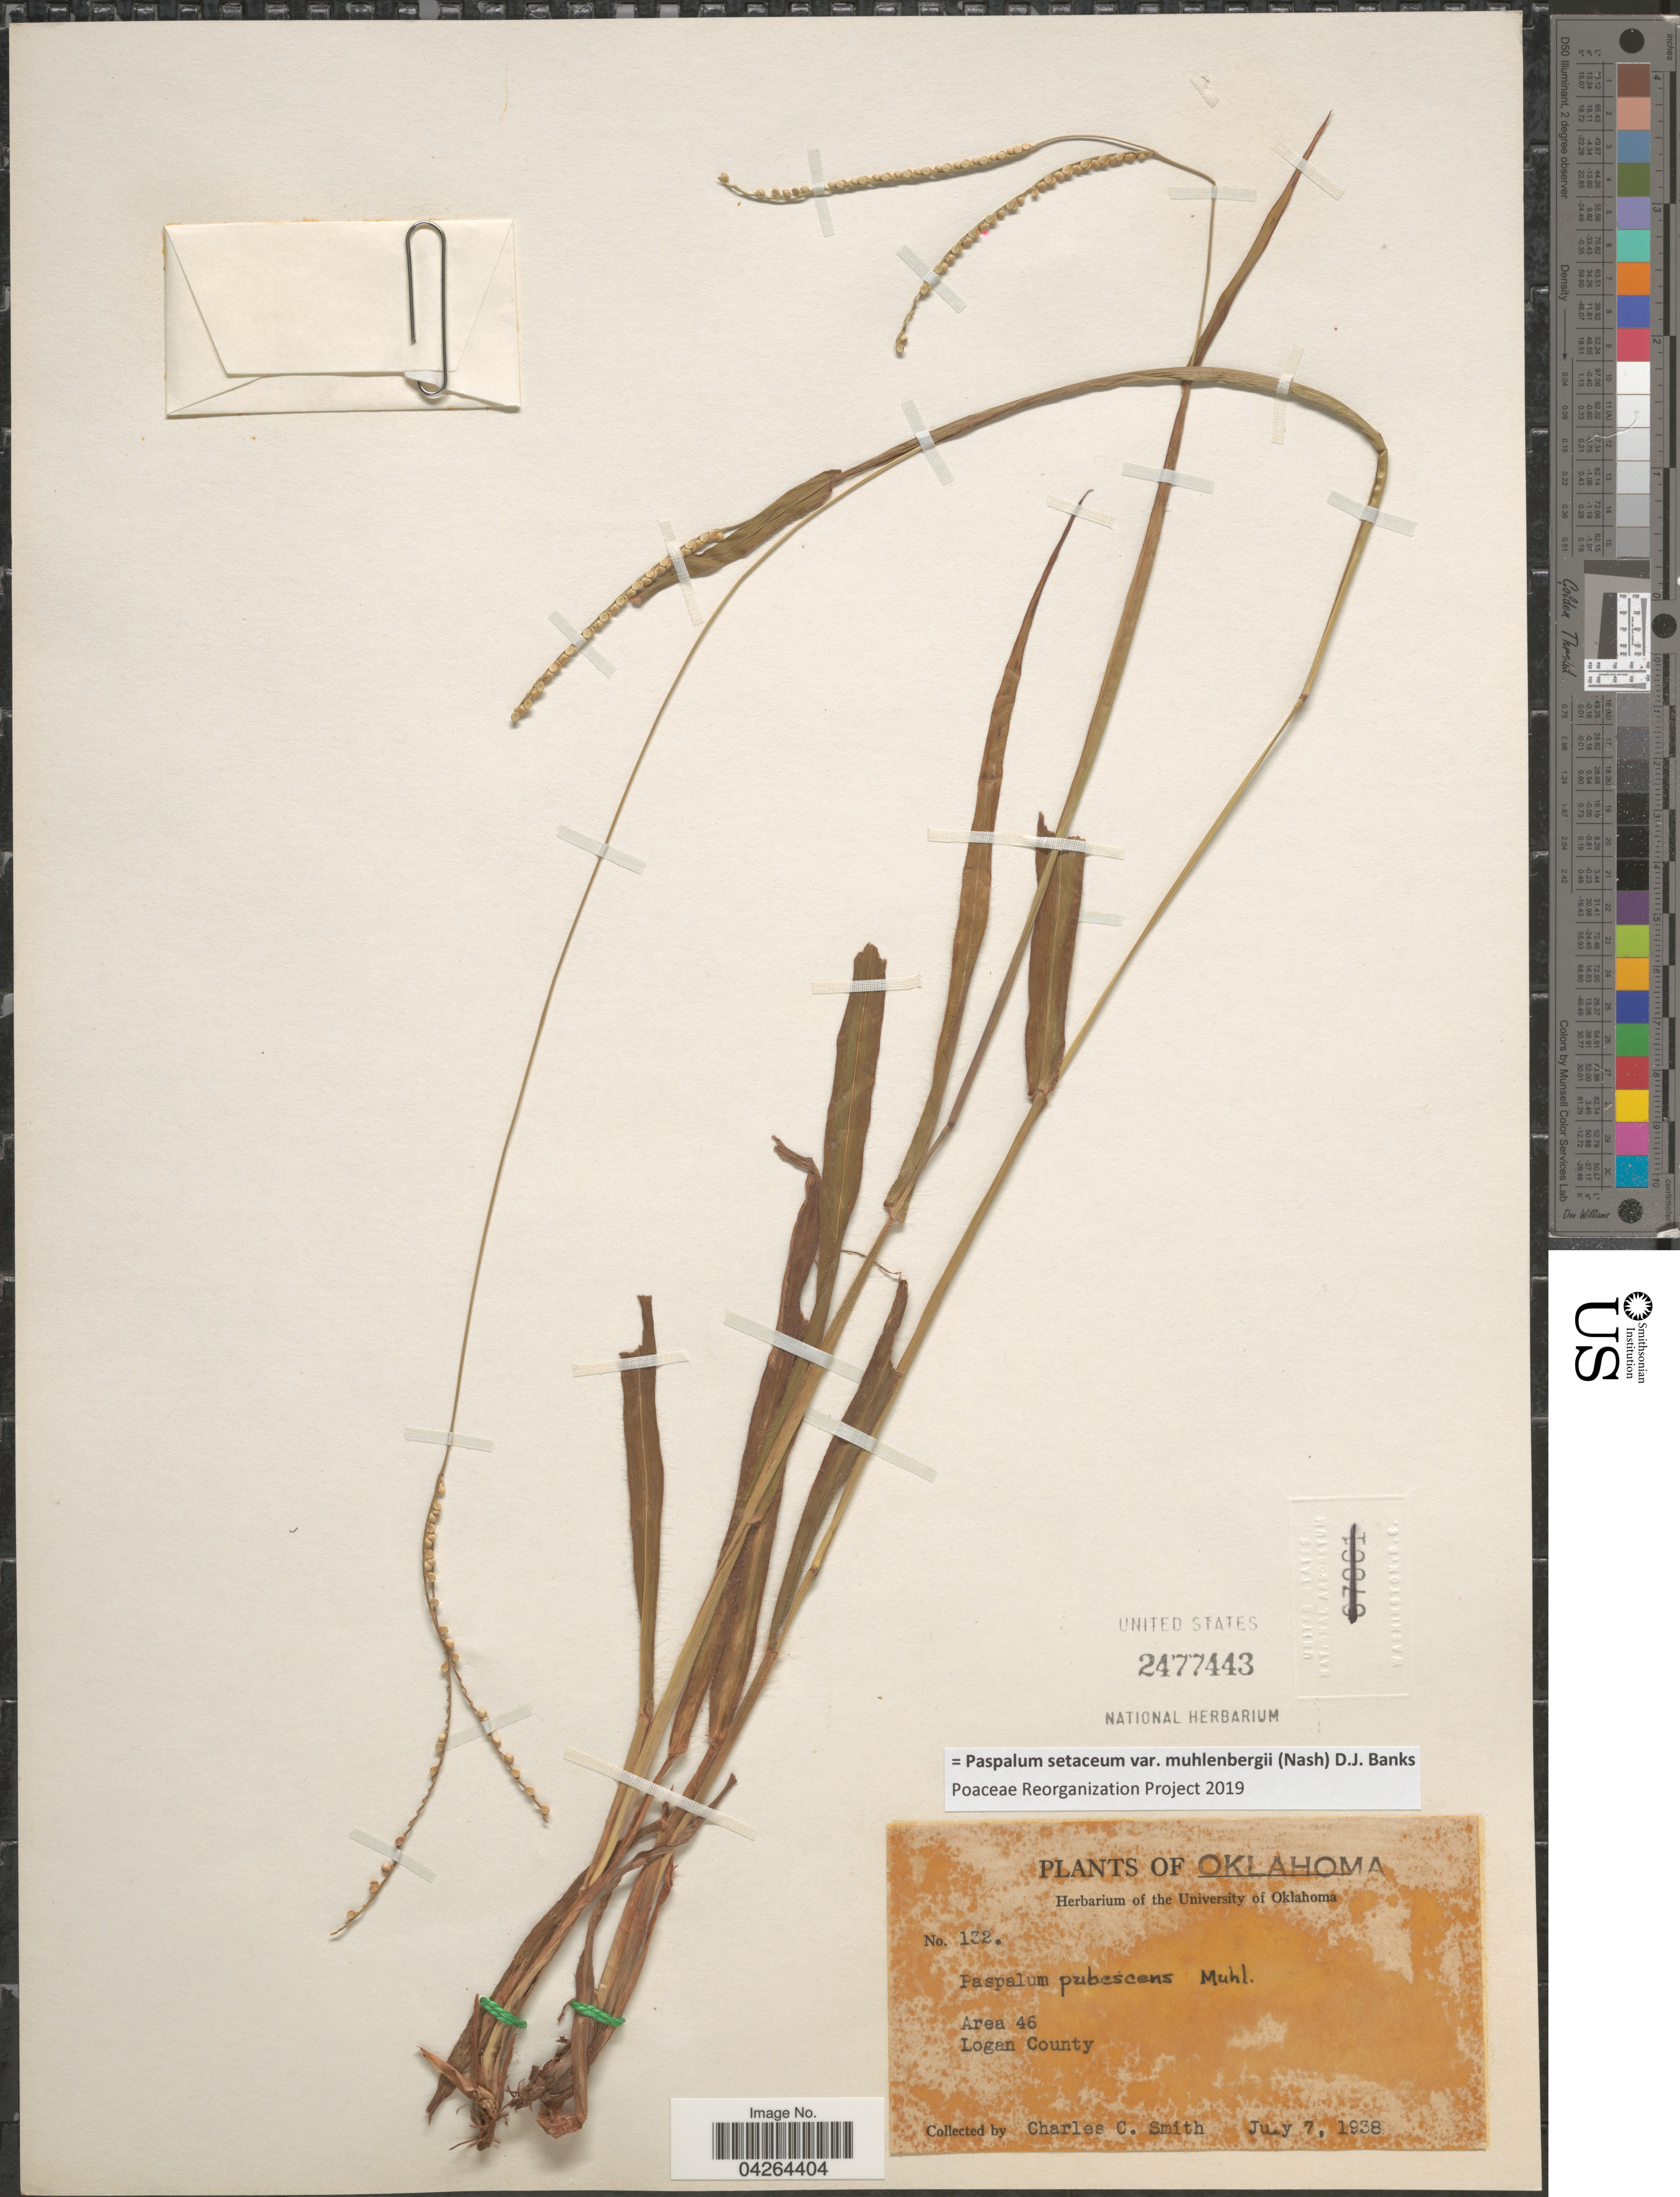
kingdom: Plantae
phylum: Tracheophyta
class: Liliopsida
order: Poales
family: Poaceae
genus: Paspalum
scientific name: Paspalum setaceum var. muhlenbergii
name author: (Nash) D.J. Banks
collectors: Ch. C. Smith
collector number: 132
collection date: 1938-07-07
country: United States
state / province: Oklahoma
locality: Area 46. Logan County.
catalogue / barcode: US 2477443